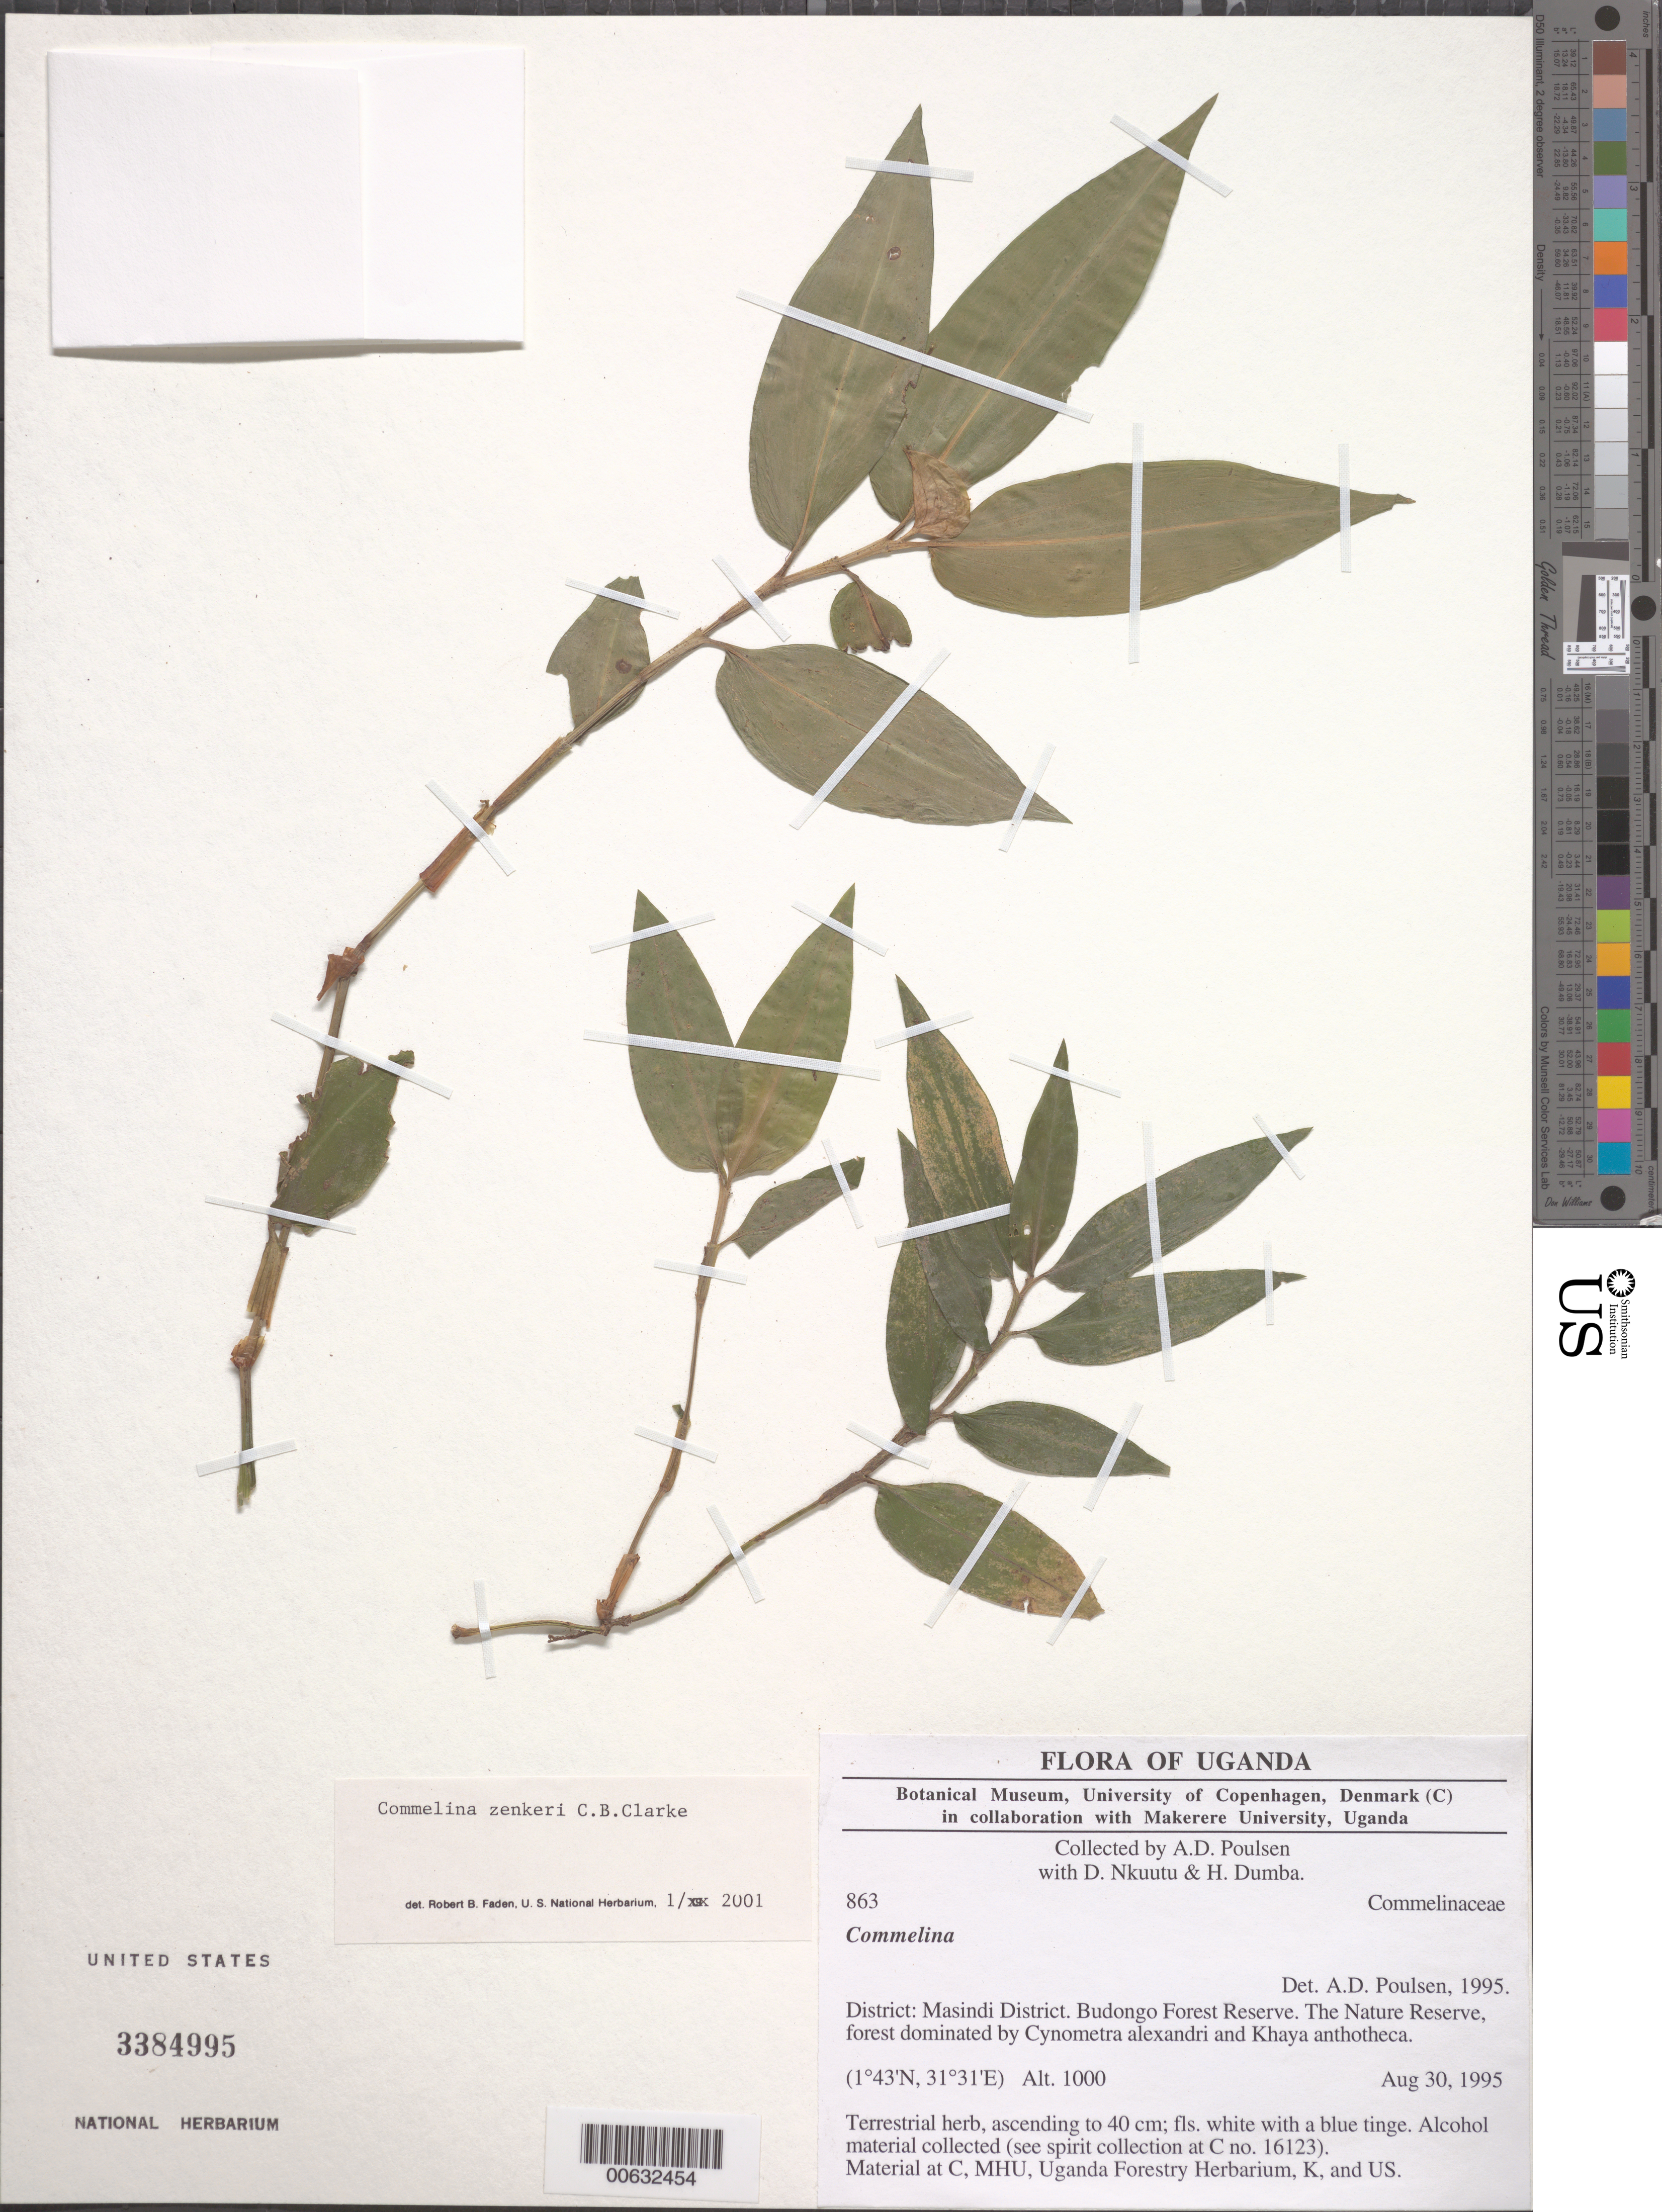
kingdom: Plantae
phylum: Tracheophyta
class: Liliopsida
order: Commelinales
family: Commelinaceae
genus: Commelina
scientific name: Commelina zenkeri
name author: C.B. Clarke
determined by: Faden, Robert B., (US), Smithsonian Institution - National Museum of Natural History (UNITED STATES)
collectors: A. Poulsen, D. Nkuutu & H. Dumba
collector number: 863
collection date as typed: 30 Aug 1995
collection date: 1995-08-30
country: Uganda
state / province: Western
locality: Budongo forest reserve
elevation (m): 1000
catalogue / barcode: US 3384995